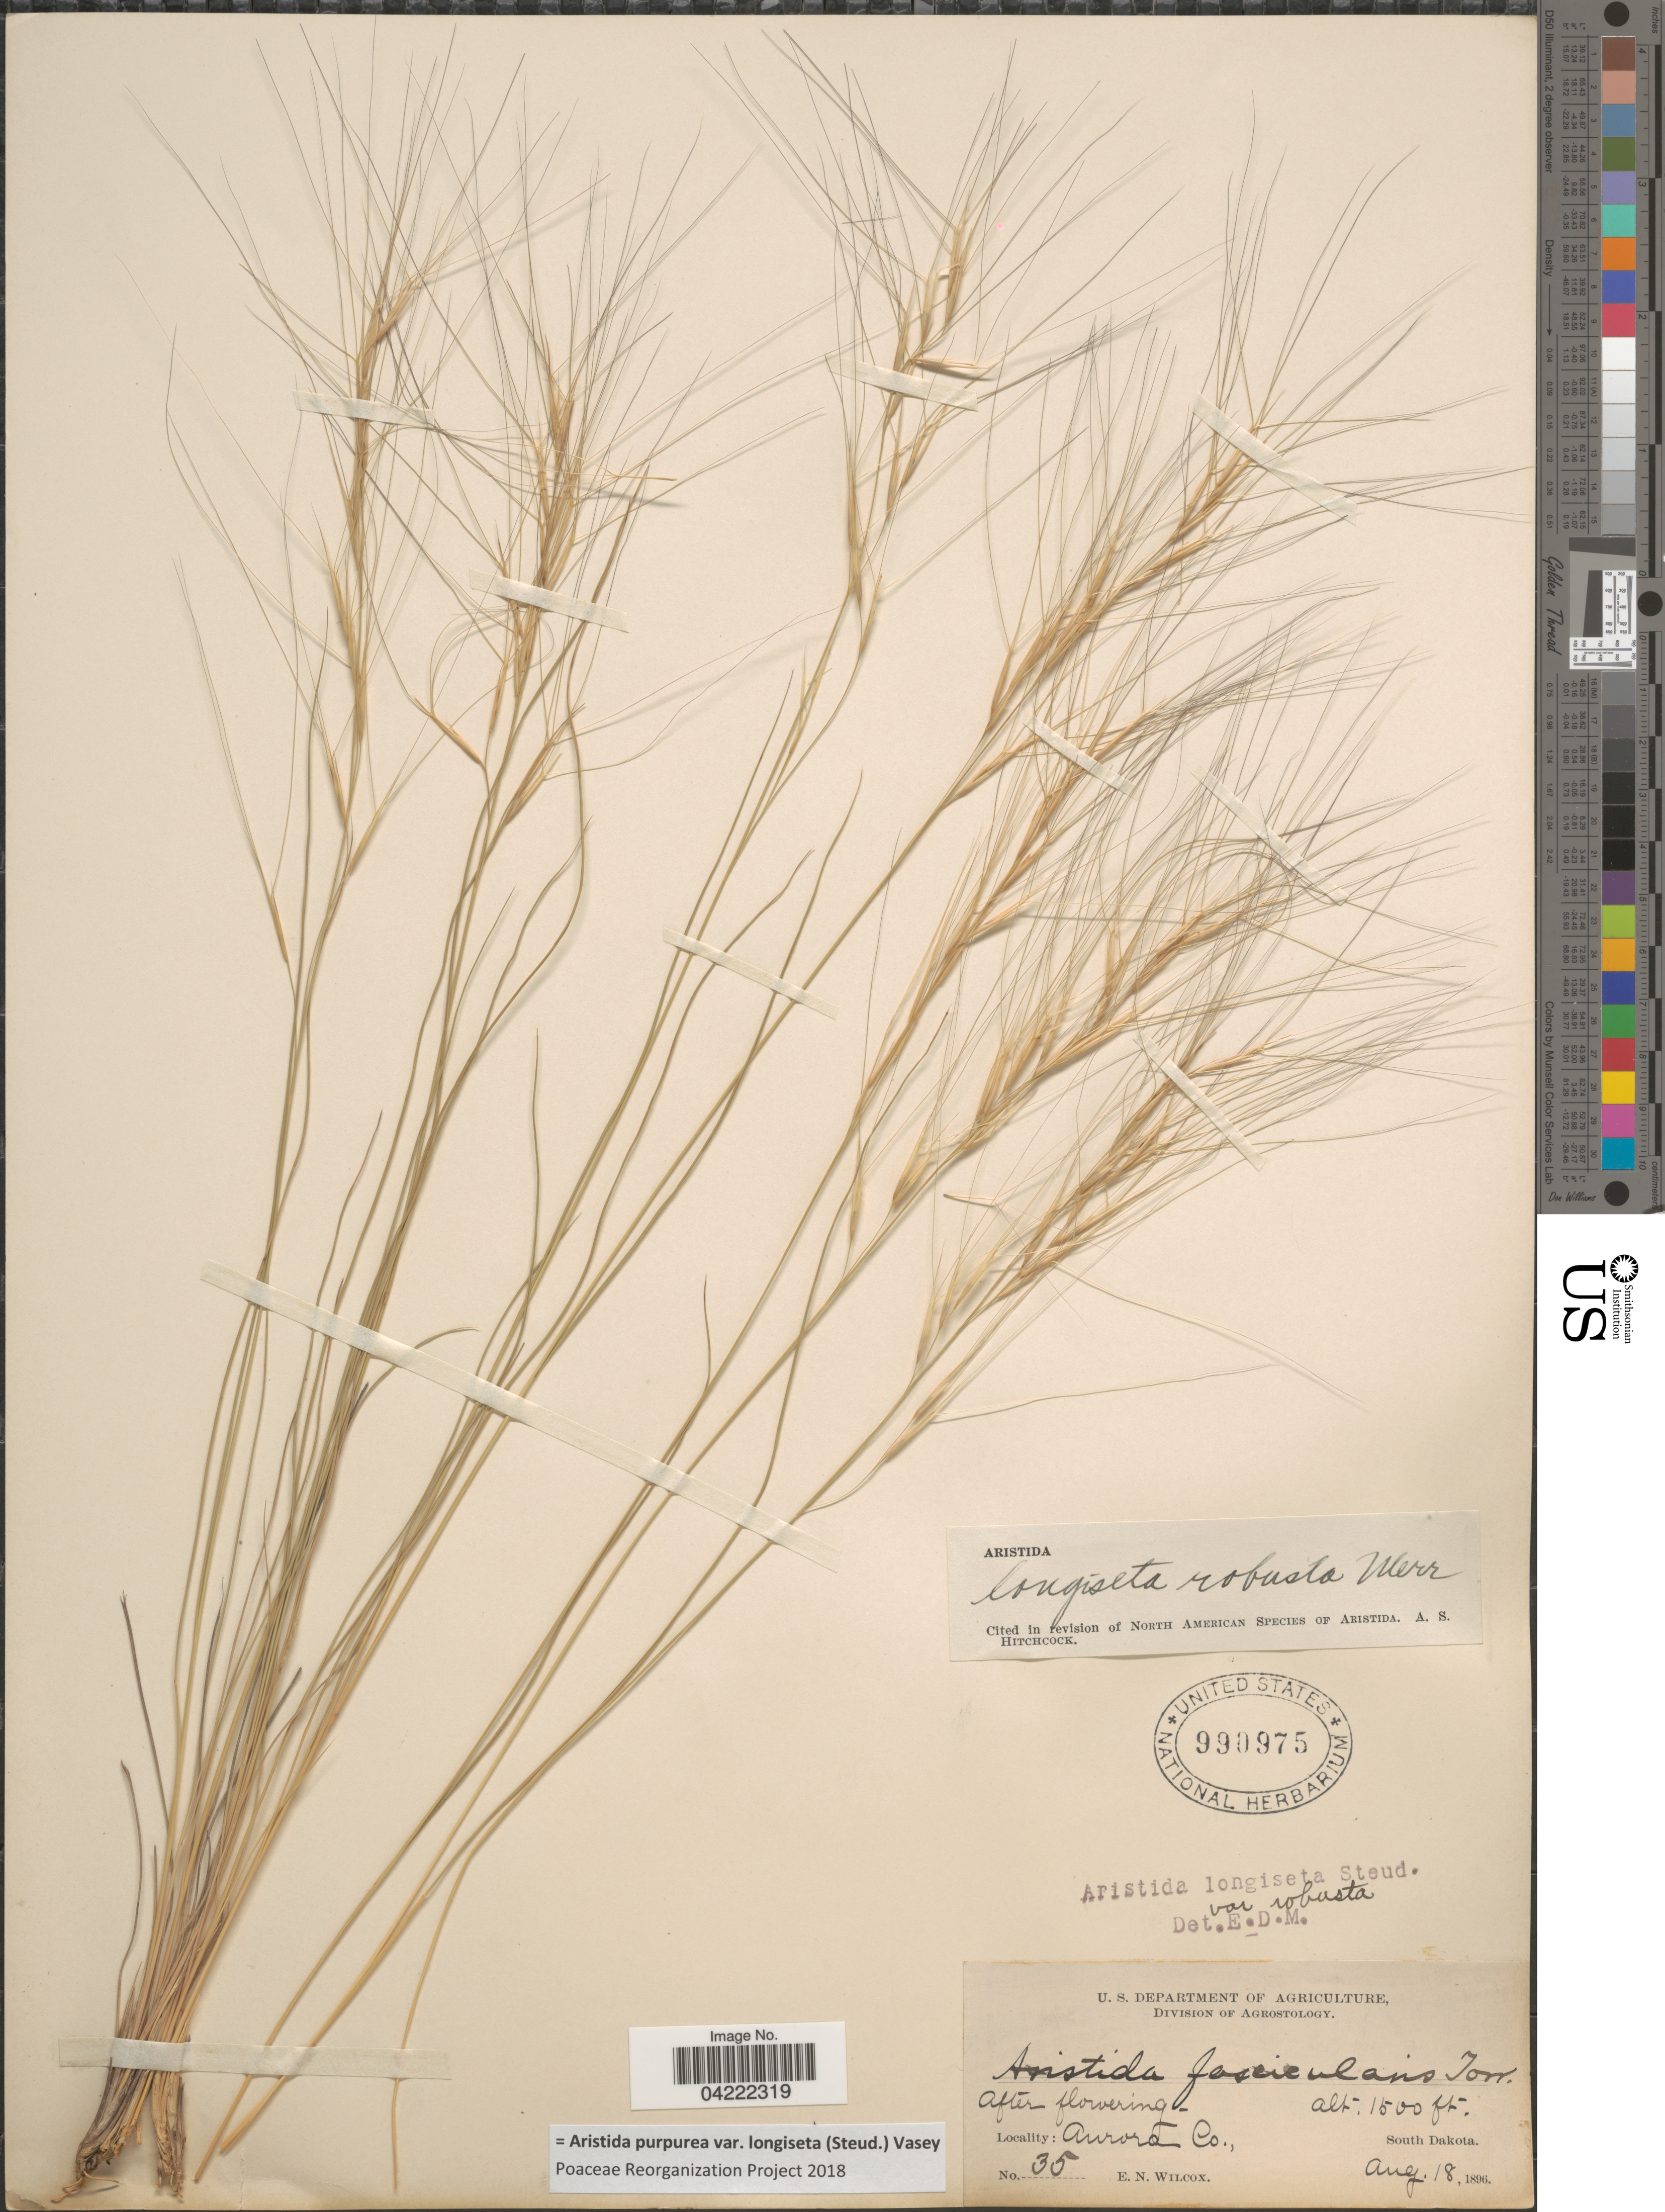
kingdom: Plantae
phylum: Tracheophyta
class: Liliopsida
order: Poales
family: Poaceae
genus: Aristida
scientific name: Aristida purpurea var. longiseta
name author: (Steud.) Vasey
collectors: E. Wilcox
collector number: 35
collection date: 1896-08-18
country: United States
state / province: South Dakota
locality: Aurora Co.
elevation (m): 457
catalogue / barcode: US 990975